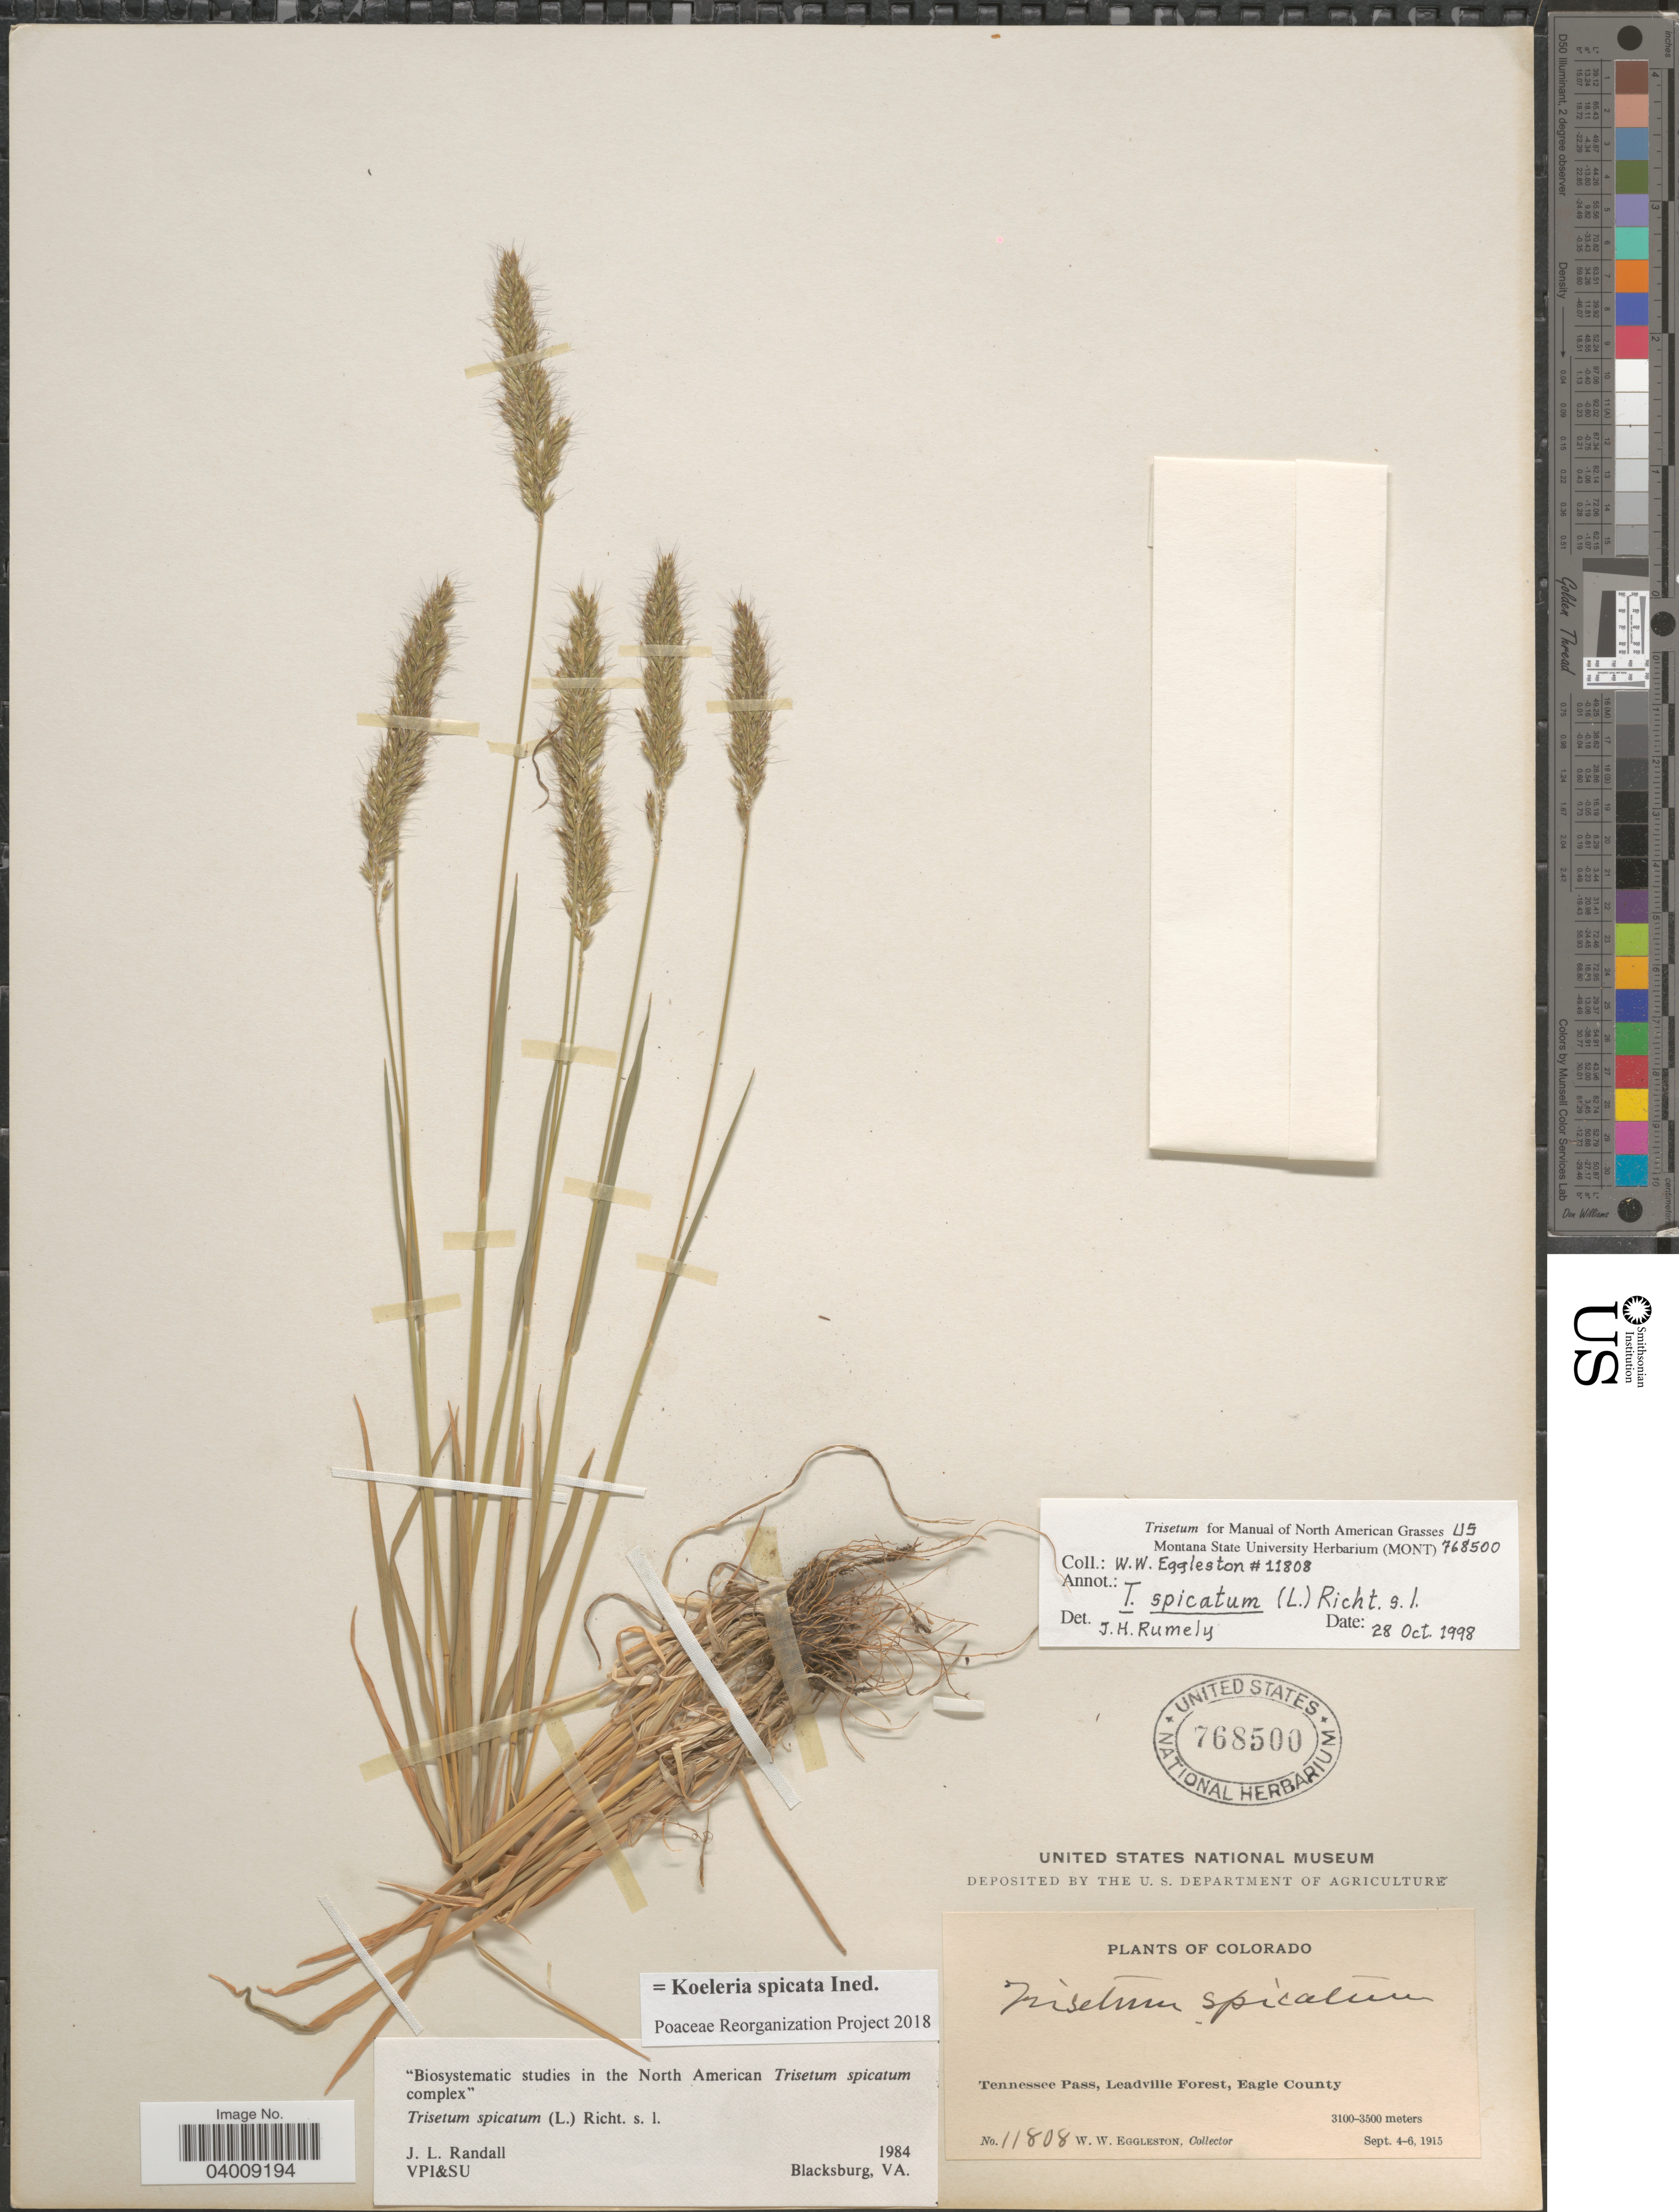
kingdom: Plantae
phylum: Tracheophyta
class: Liliopsida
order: Poales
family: Poaceae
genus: Koeleria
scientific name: Koeleria spicata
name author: (L.) Barberá et al.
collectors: W. W. Eggleston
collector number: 11808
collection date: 1915-09-04/1915-09-06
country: United States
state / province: Colorado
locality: Tennessee Pass, Leadville Forest, Eagle County.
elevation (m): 3100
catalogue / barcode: US 768500